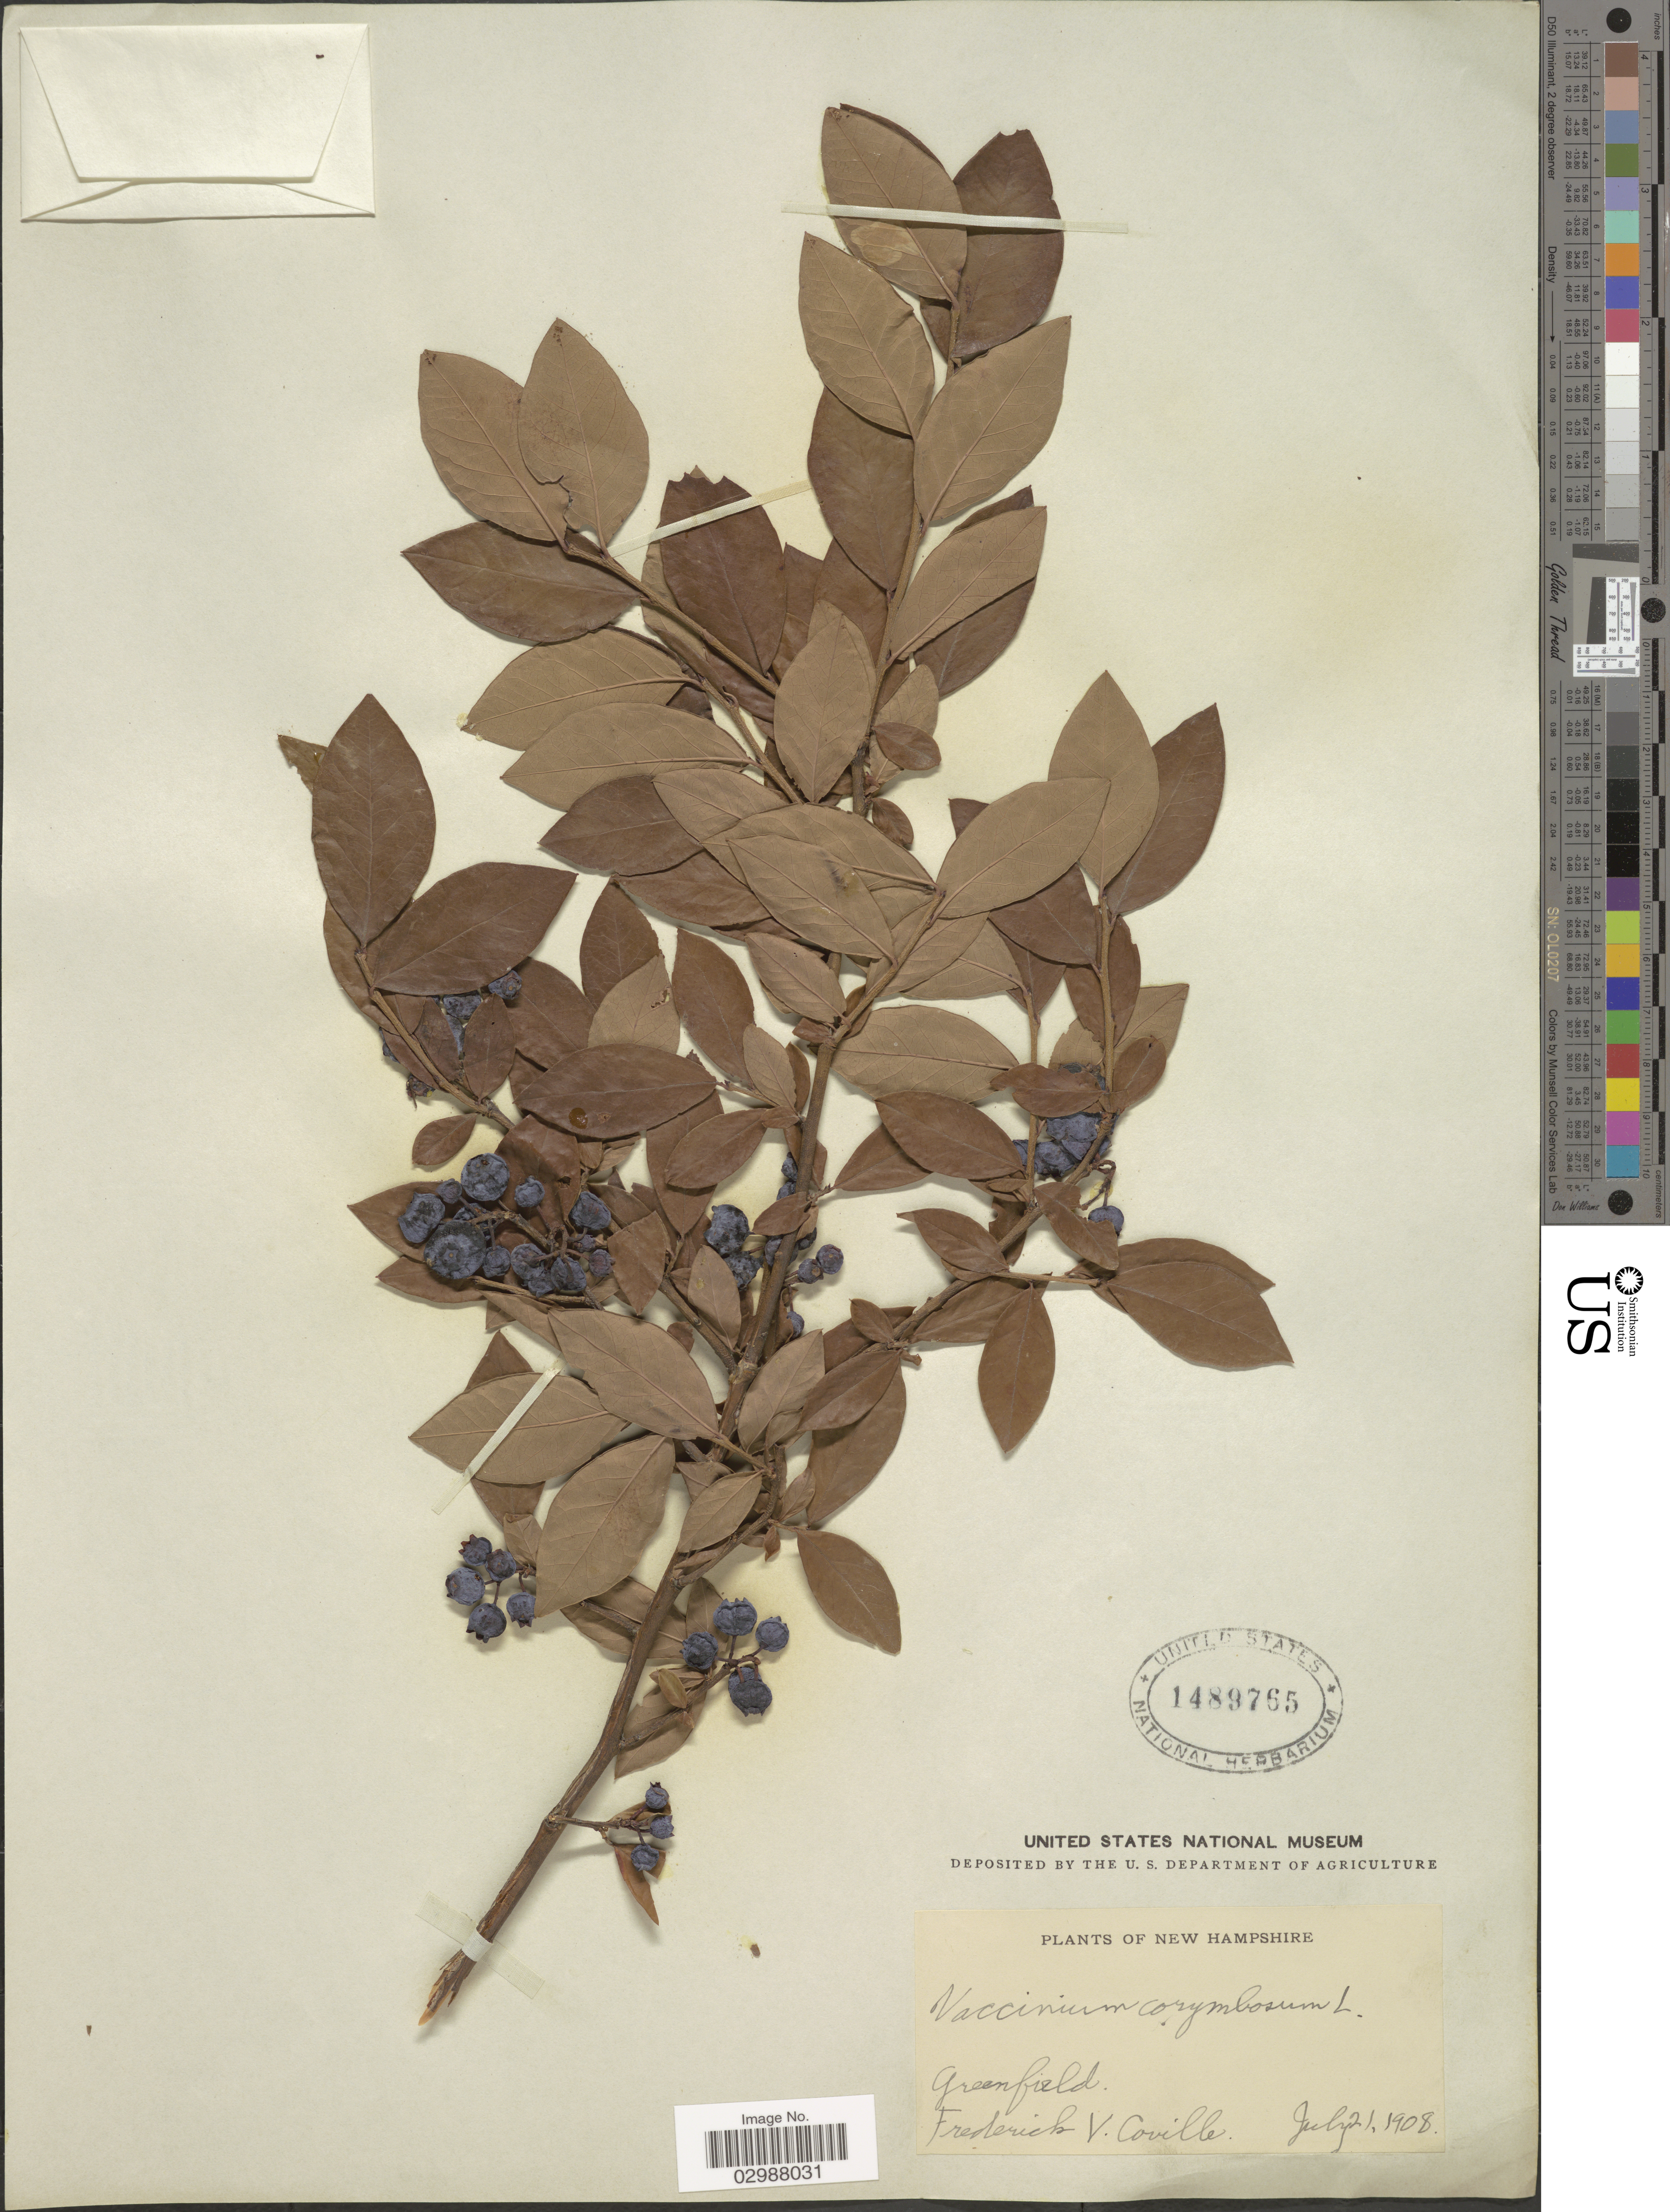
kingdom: Plantae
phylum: Tracheophyta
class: Magnoliopsida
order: Ericales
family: Ericaceae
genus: Vaccinium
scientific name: Vaccinium corymbosum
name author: L.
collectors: F. V. Coville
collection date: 1908-07-21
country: United States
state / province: New Hampshire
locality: Greenfield.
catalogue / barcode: US 1489765